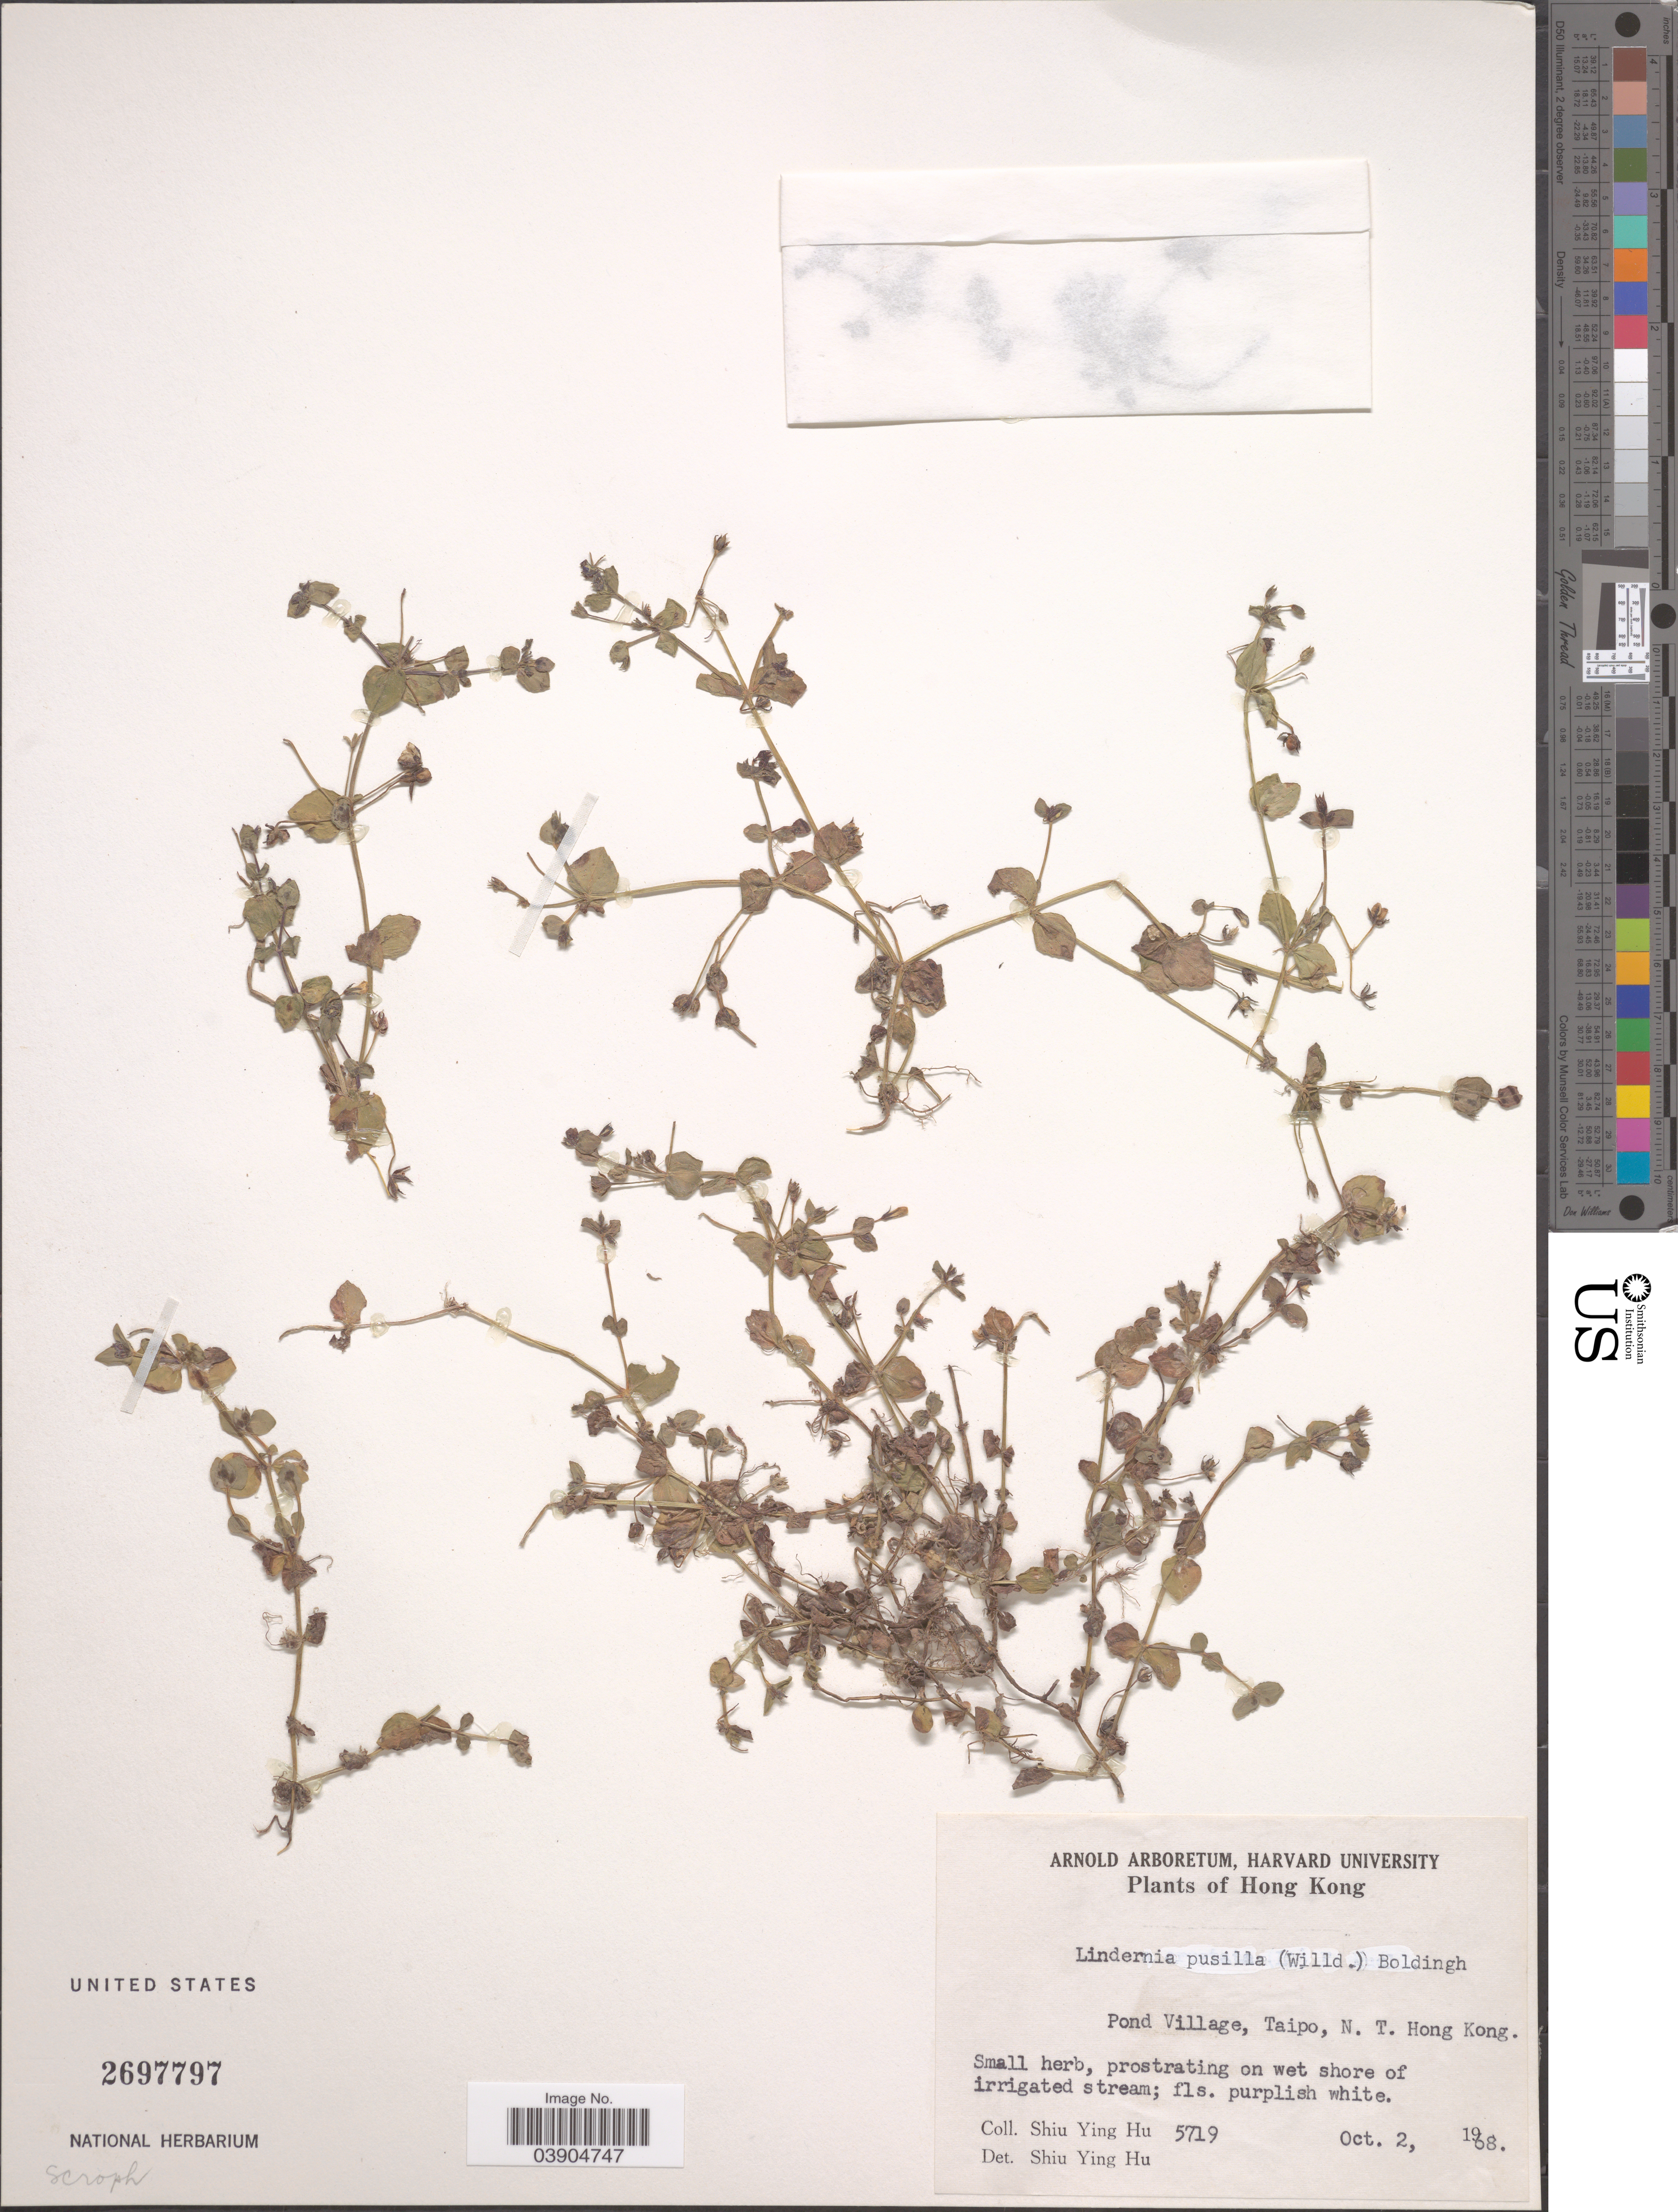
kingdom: Plantae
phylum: Tracheophyta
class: Magnoliopsida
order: Lamiales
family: Linderniaceae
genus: Lindernia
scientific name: Lindernia pusilla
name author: (Willd.) Bold.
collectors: S. Y. Hu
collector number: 5719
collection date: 1968-10-02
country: China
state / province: Hong Kong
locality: Pond Village, Taipo, N. T.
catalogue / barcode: US 2697797